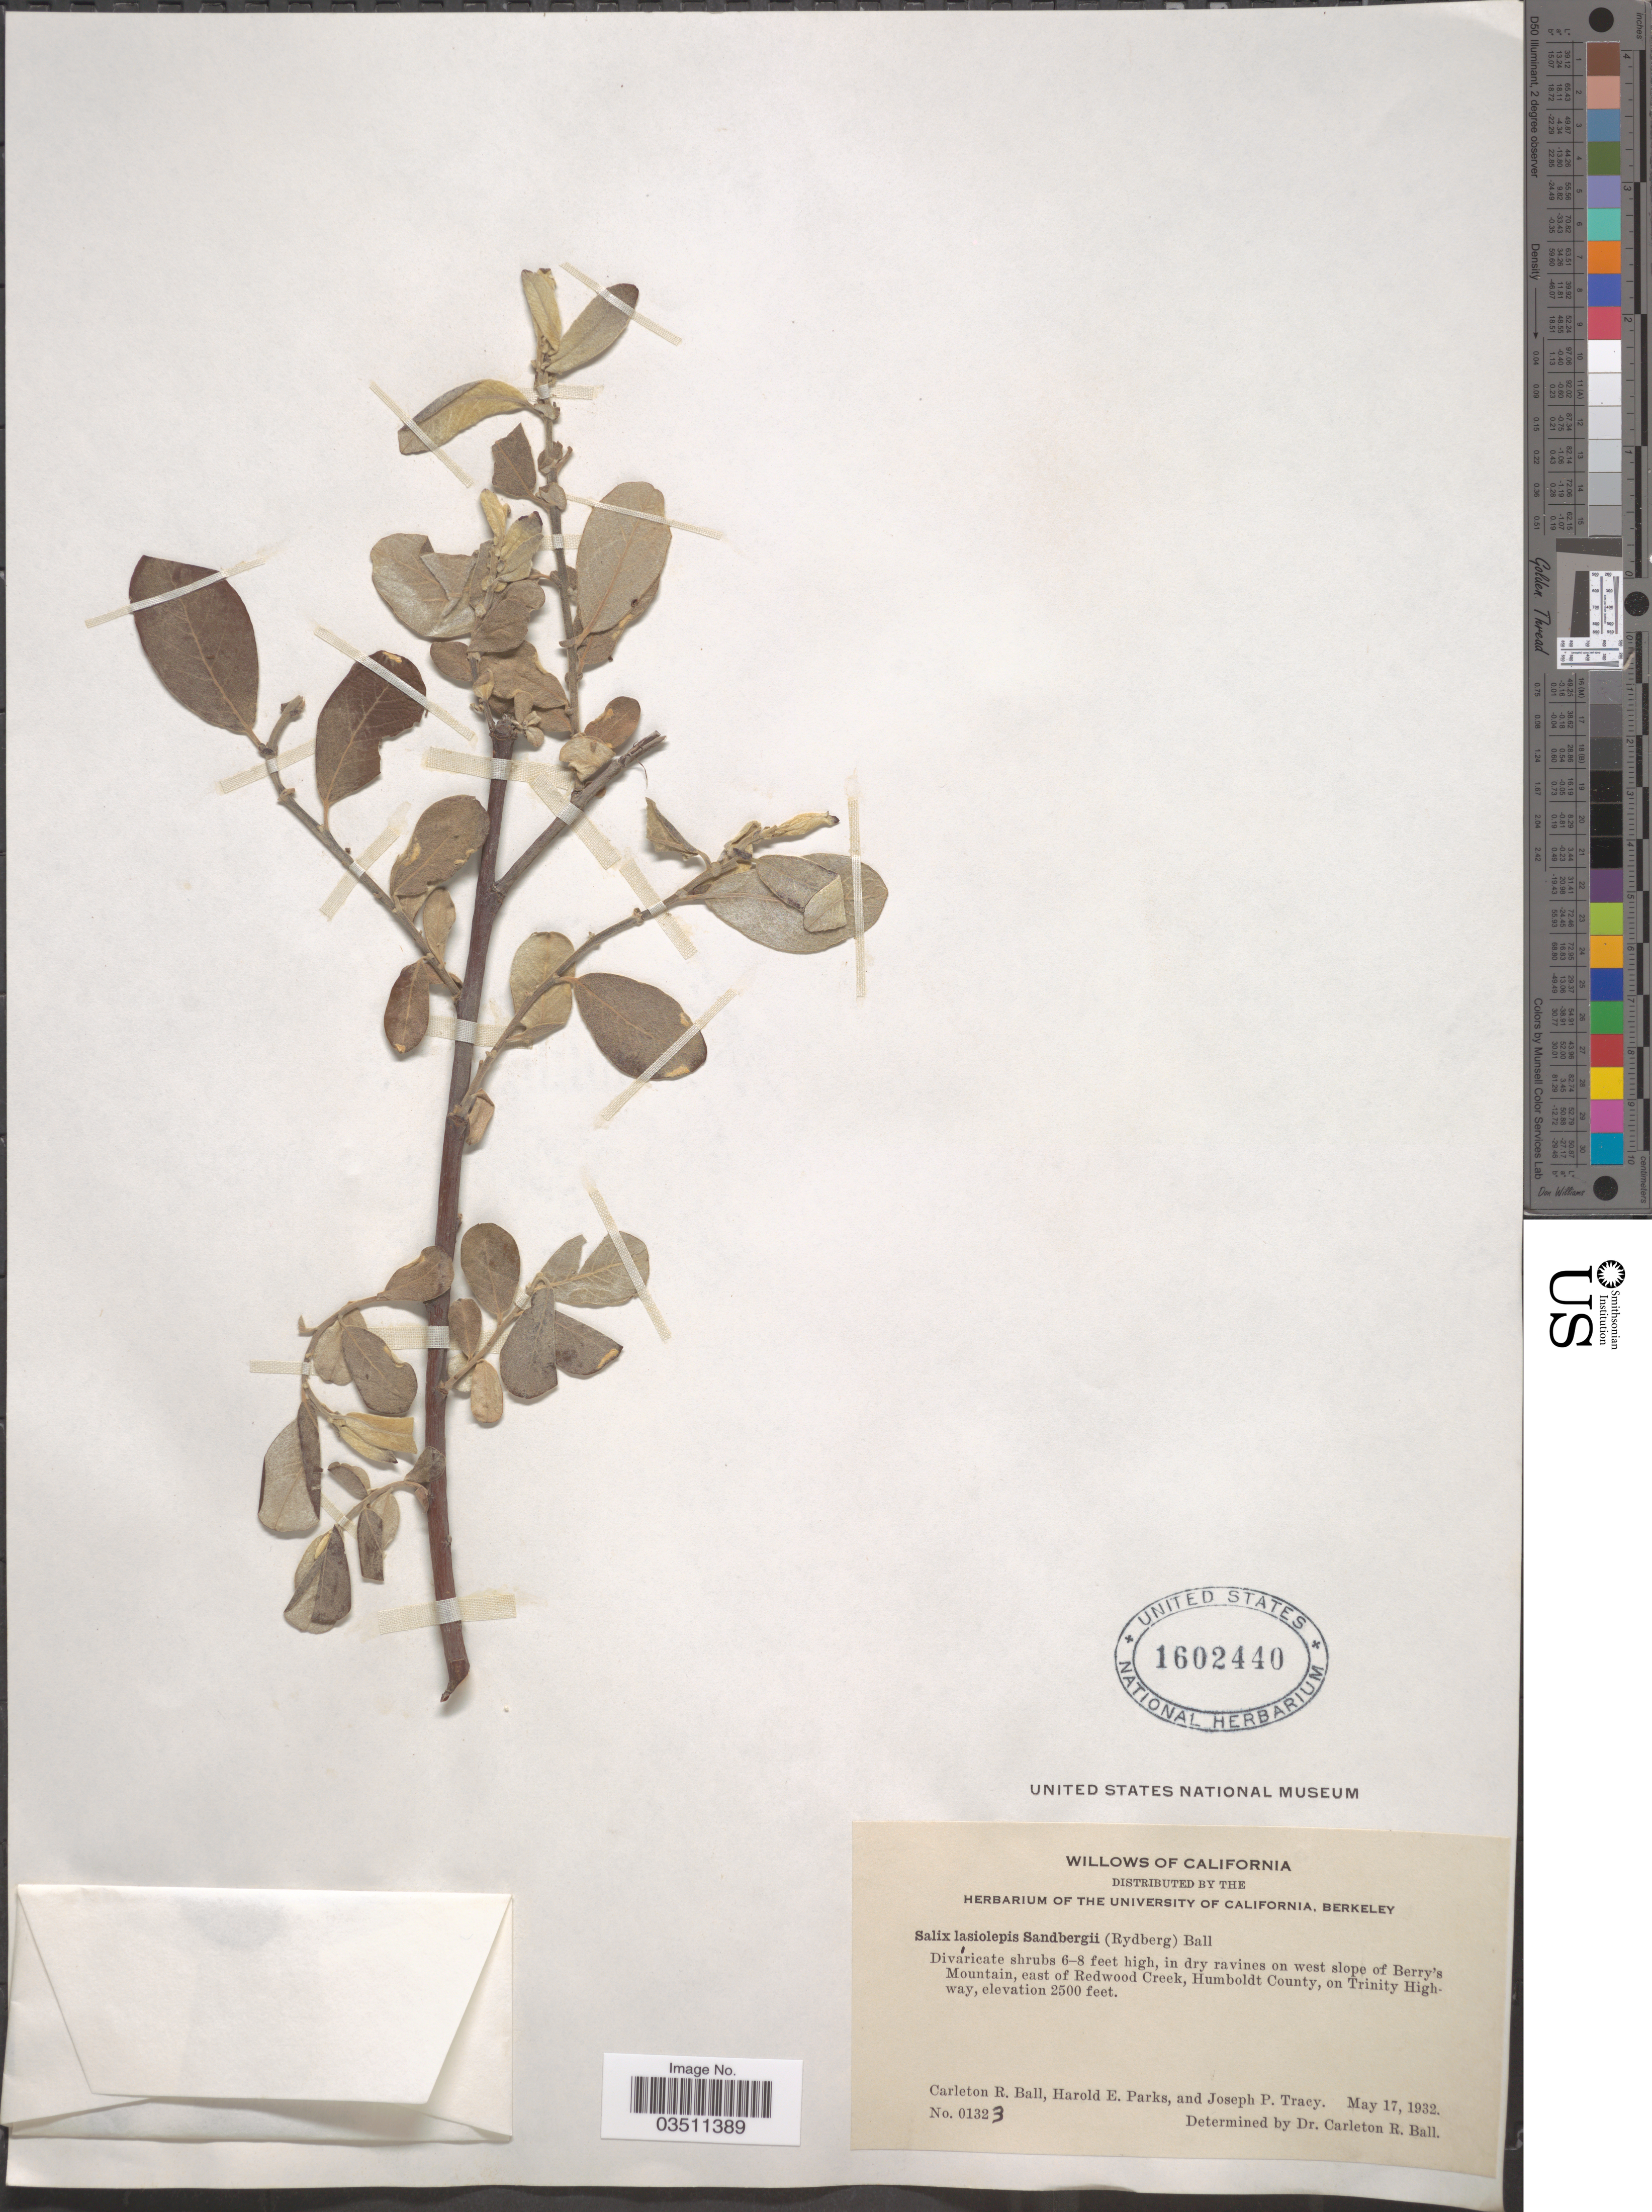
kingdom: Plantae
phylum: Tracheophyta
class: Magnoliopsida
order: Malpighiales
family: Salicaceae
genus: Salix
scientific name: Salix lasiolepis var. sandbergii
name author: (Rydb.) C.R. Ball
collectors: C. R. Ball, H. E. Parks & J. Tracy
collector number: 01323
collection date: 1932-05-17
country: United States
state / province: California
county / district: Humboldt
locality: In dry ravines on west slope of Berry's Mountain, east of Redwood Creek, Humboldt County, on Trinity Highway.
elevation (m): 762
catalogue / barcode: US 1602440